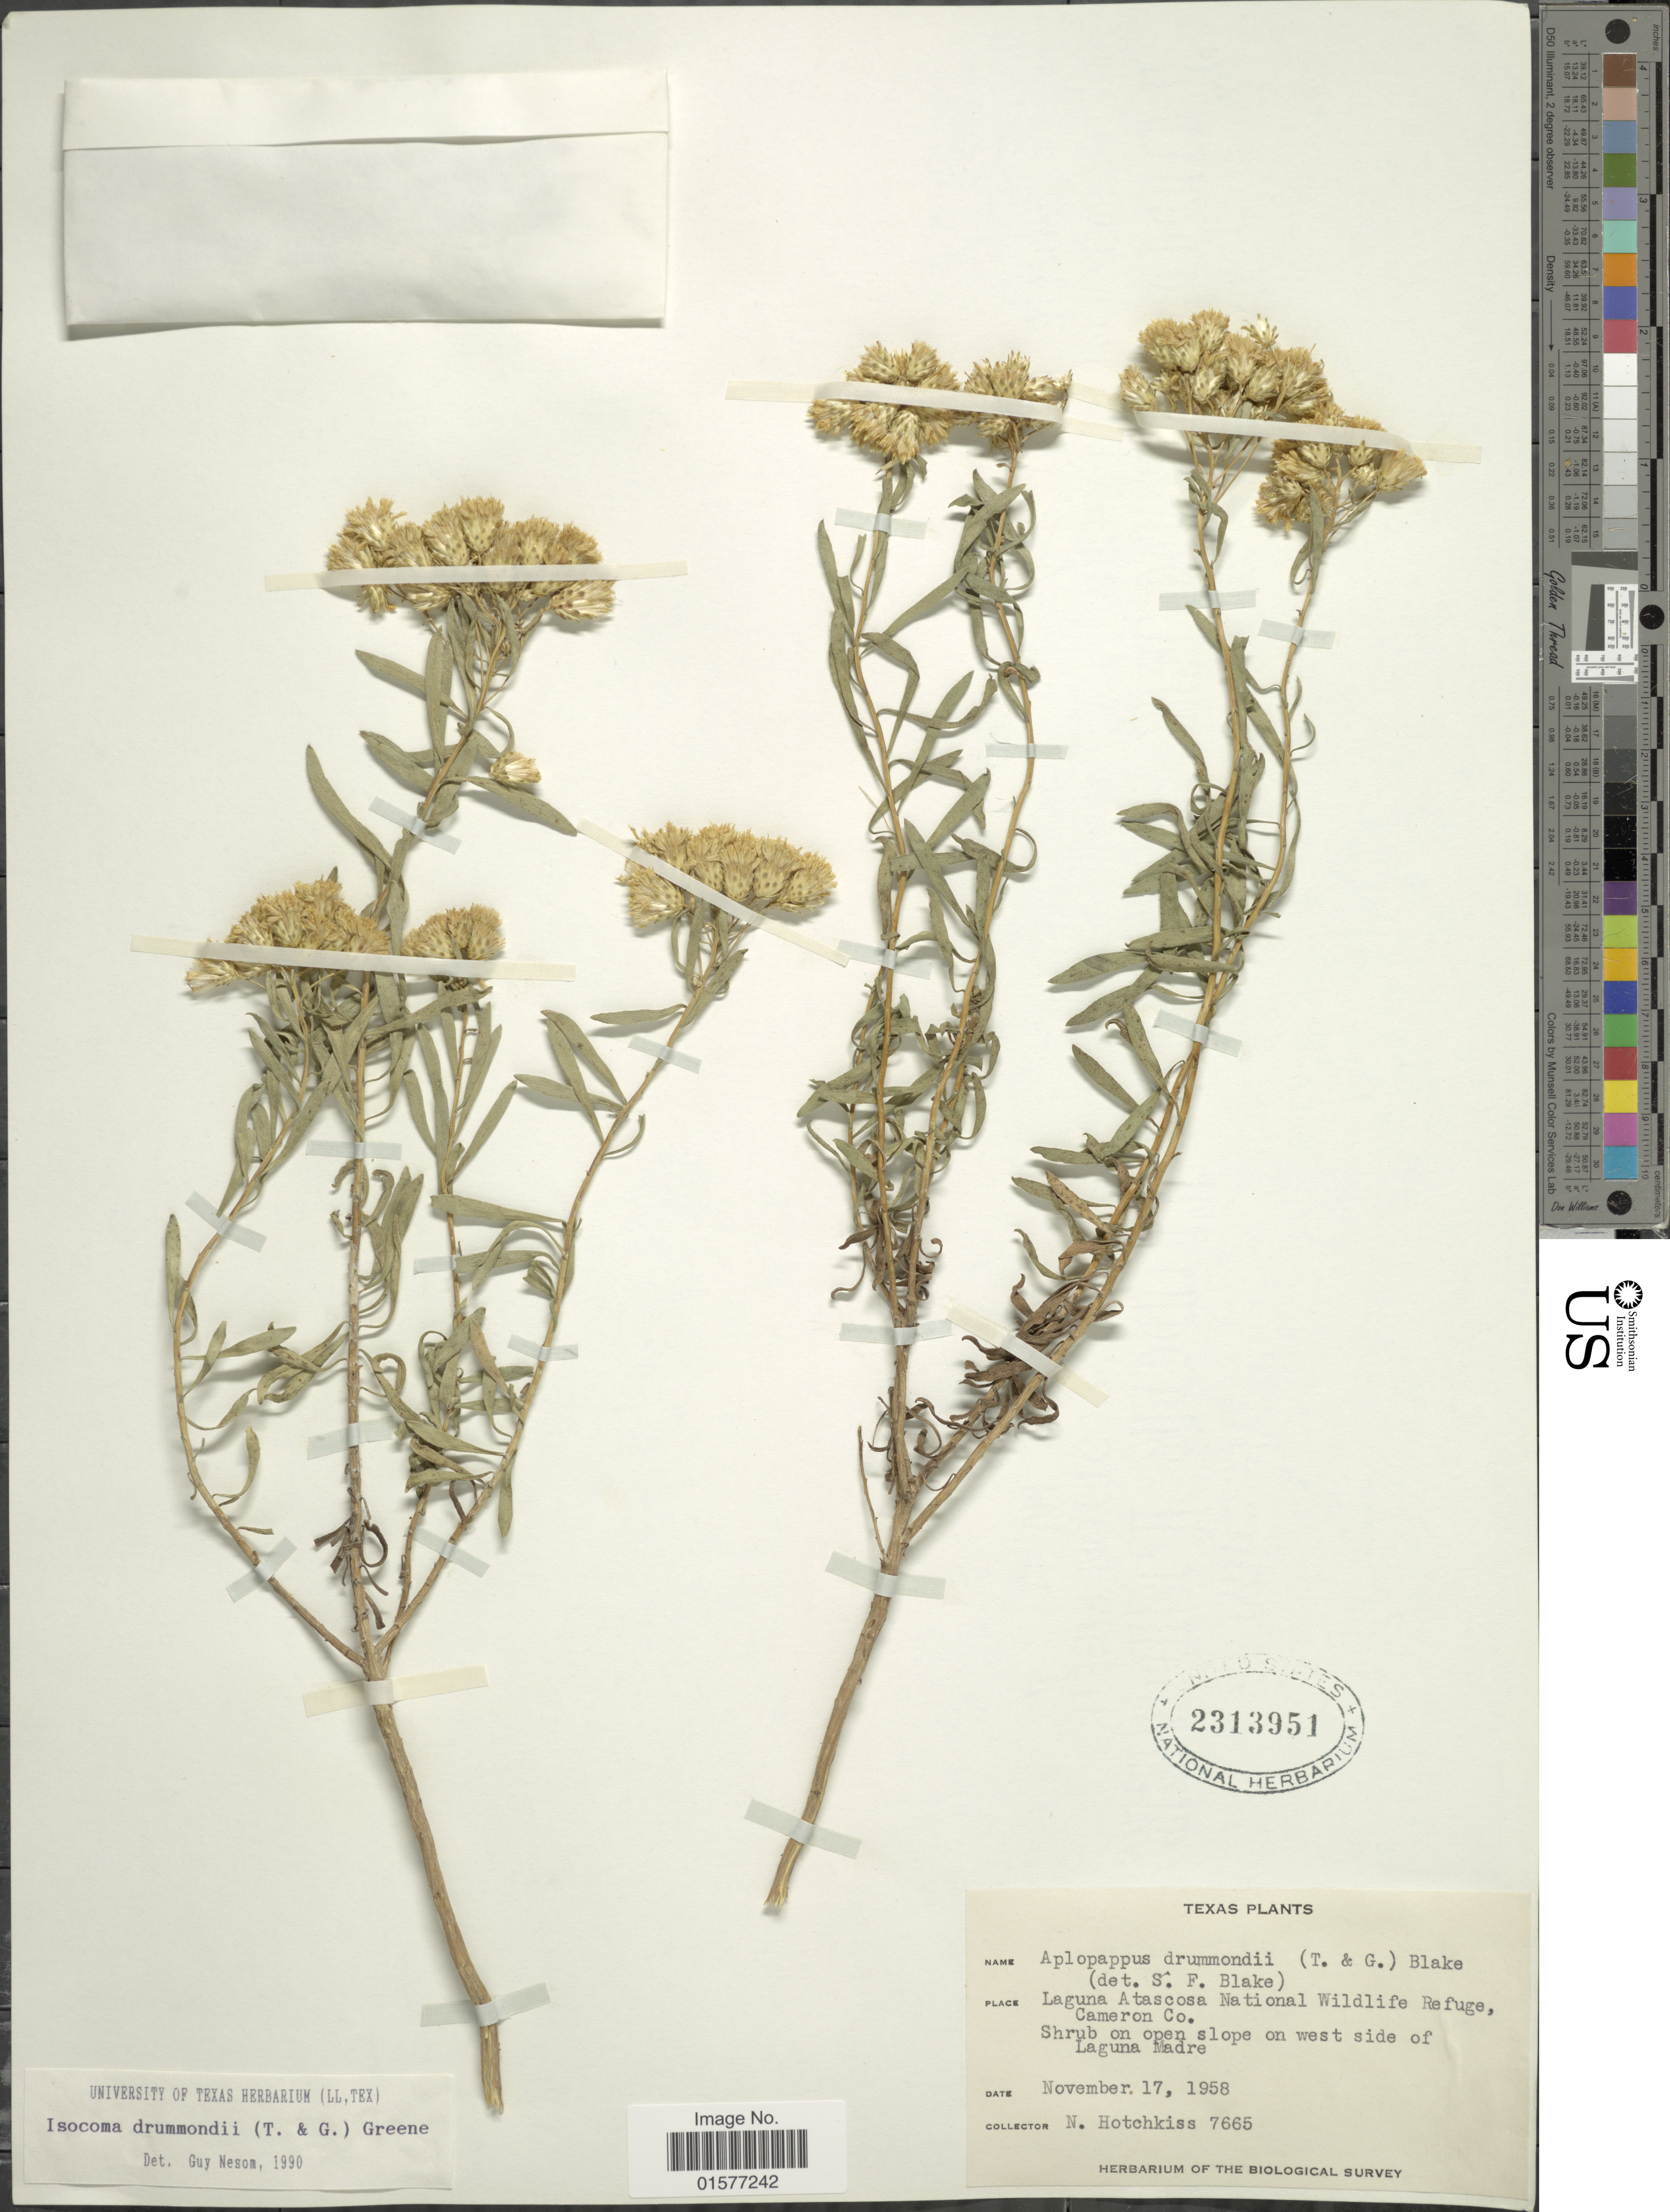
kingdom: Plantae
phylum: Tracheophyta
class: Magnoliopsida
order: Asterales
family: Asteraceae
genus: Isocoma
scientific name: Isocoma drummondii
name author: (Torr. & A. Gray) Greene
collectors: N. Hotchkiss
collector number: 7665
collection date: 1958-11-17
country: United States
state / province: Texas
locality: Laguna Atascosa national Wildlife Refuge, Cameron Co., Shrubs on open slope on west side of Laguna Madre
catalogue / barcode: US 2313951